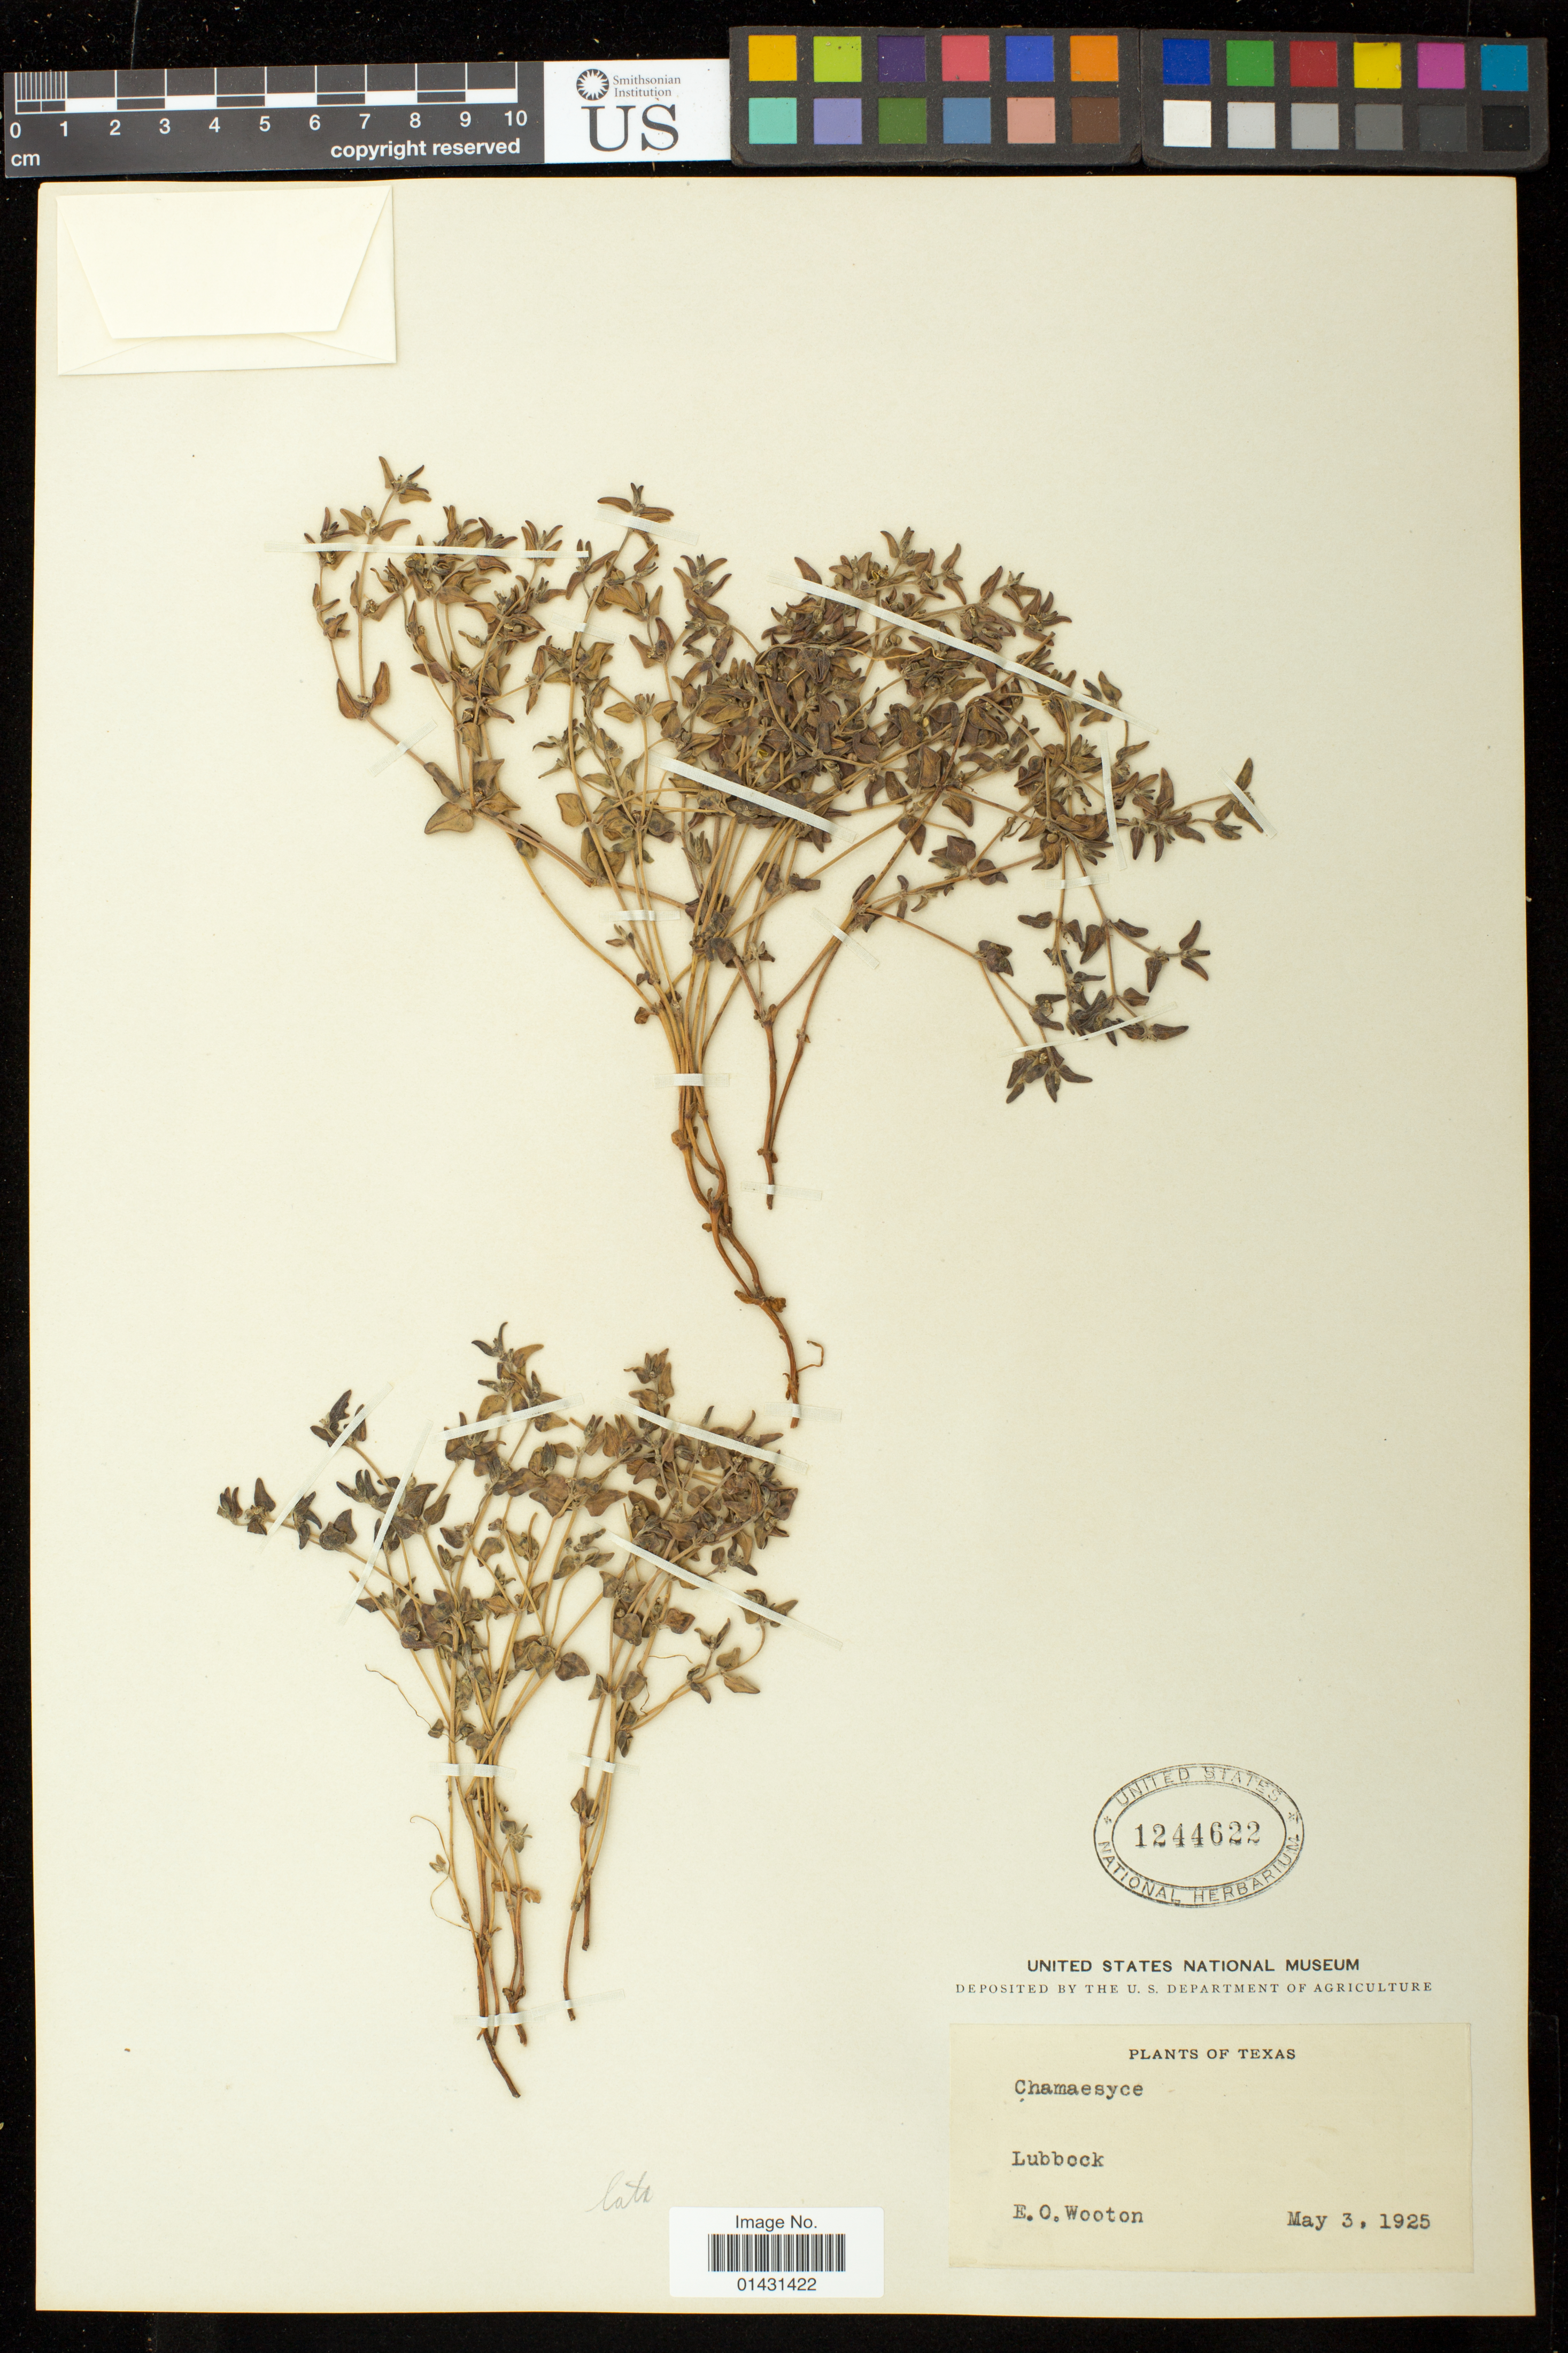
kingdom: Plantae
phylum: Tracheophyta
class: Magnoliopsida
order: Malpighiales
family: Euphorbiaceae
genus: Euphorbia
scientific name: Euphorbia laxa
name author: Drake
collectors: E. O. Wooton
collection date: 1925-05-03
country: United States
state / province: Texas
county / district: Lubbock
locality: Lubbock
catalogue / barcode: US 1244622